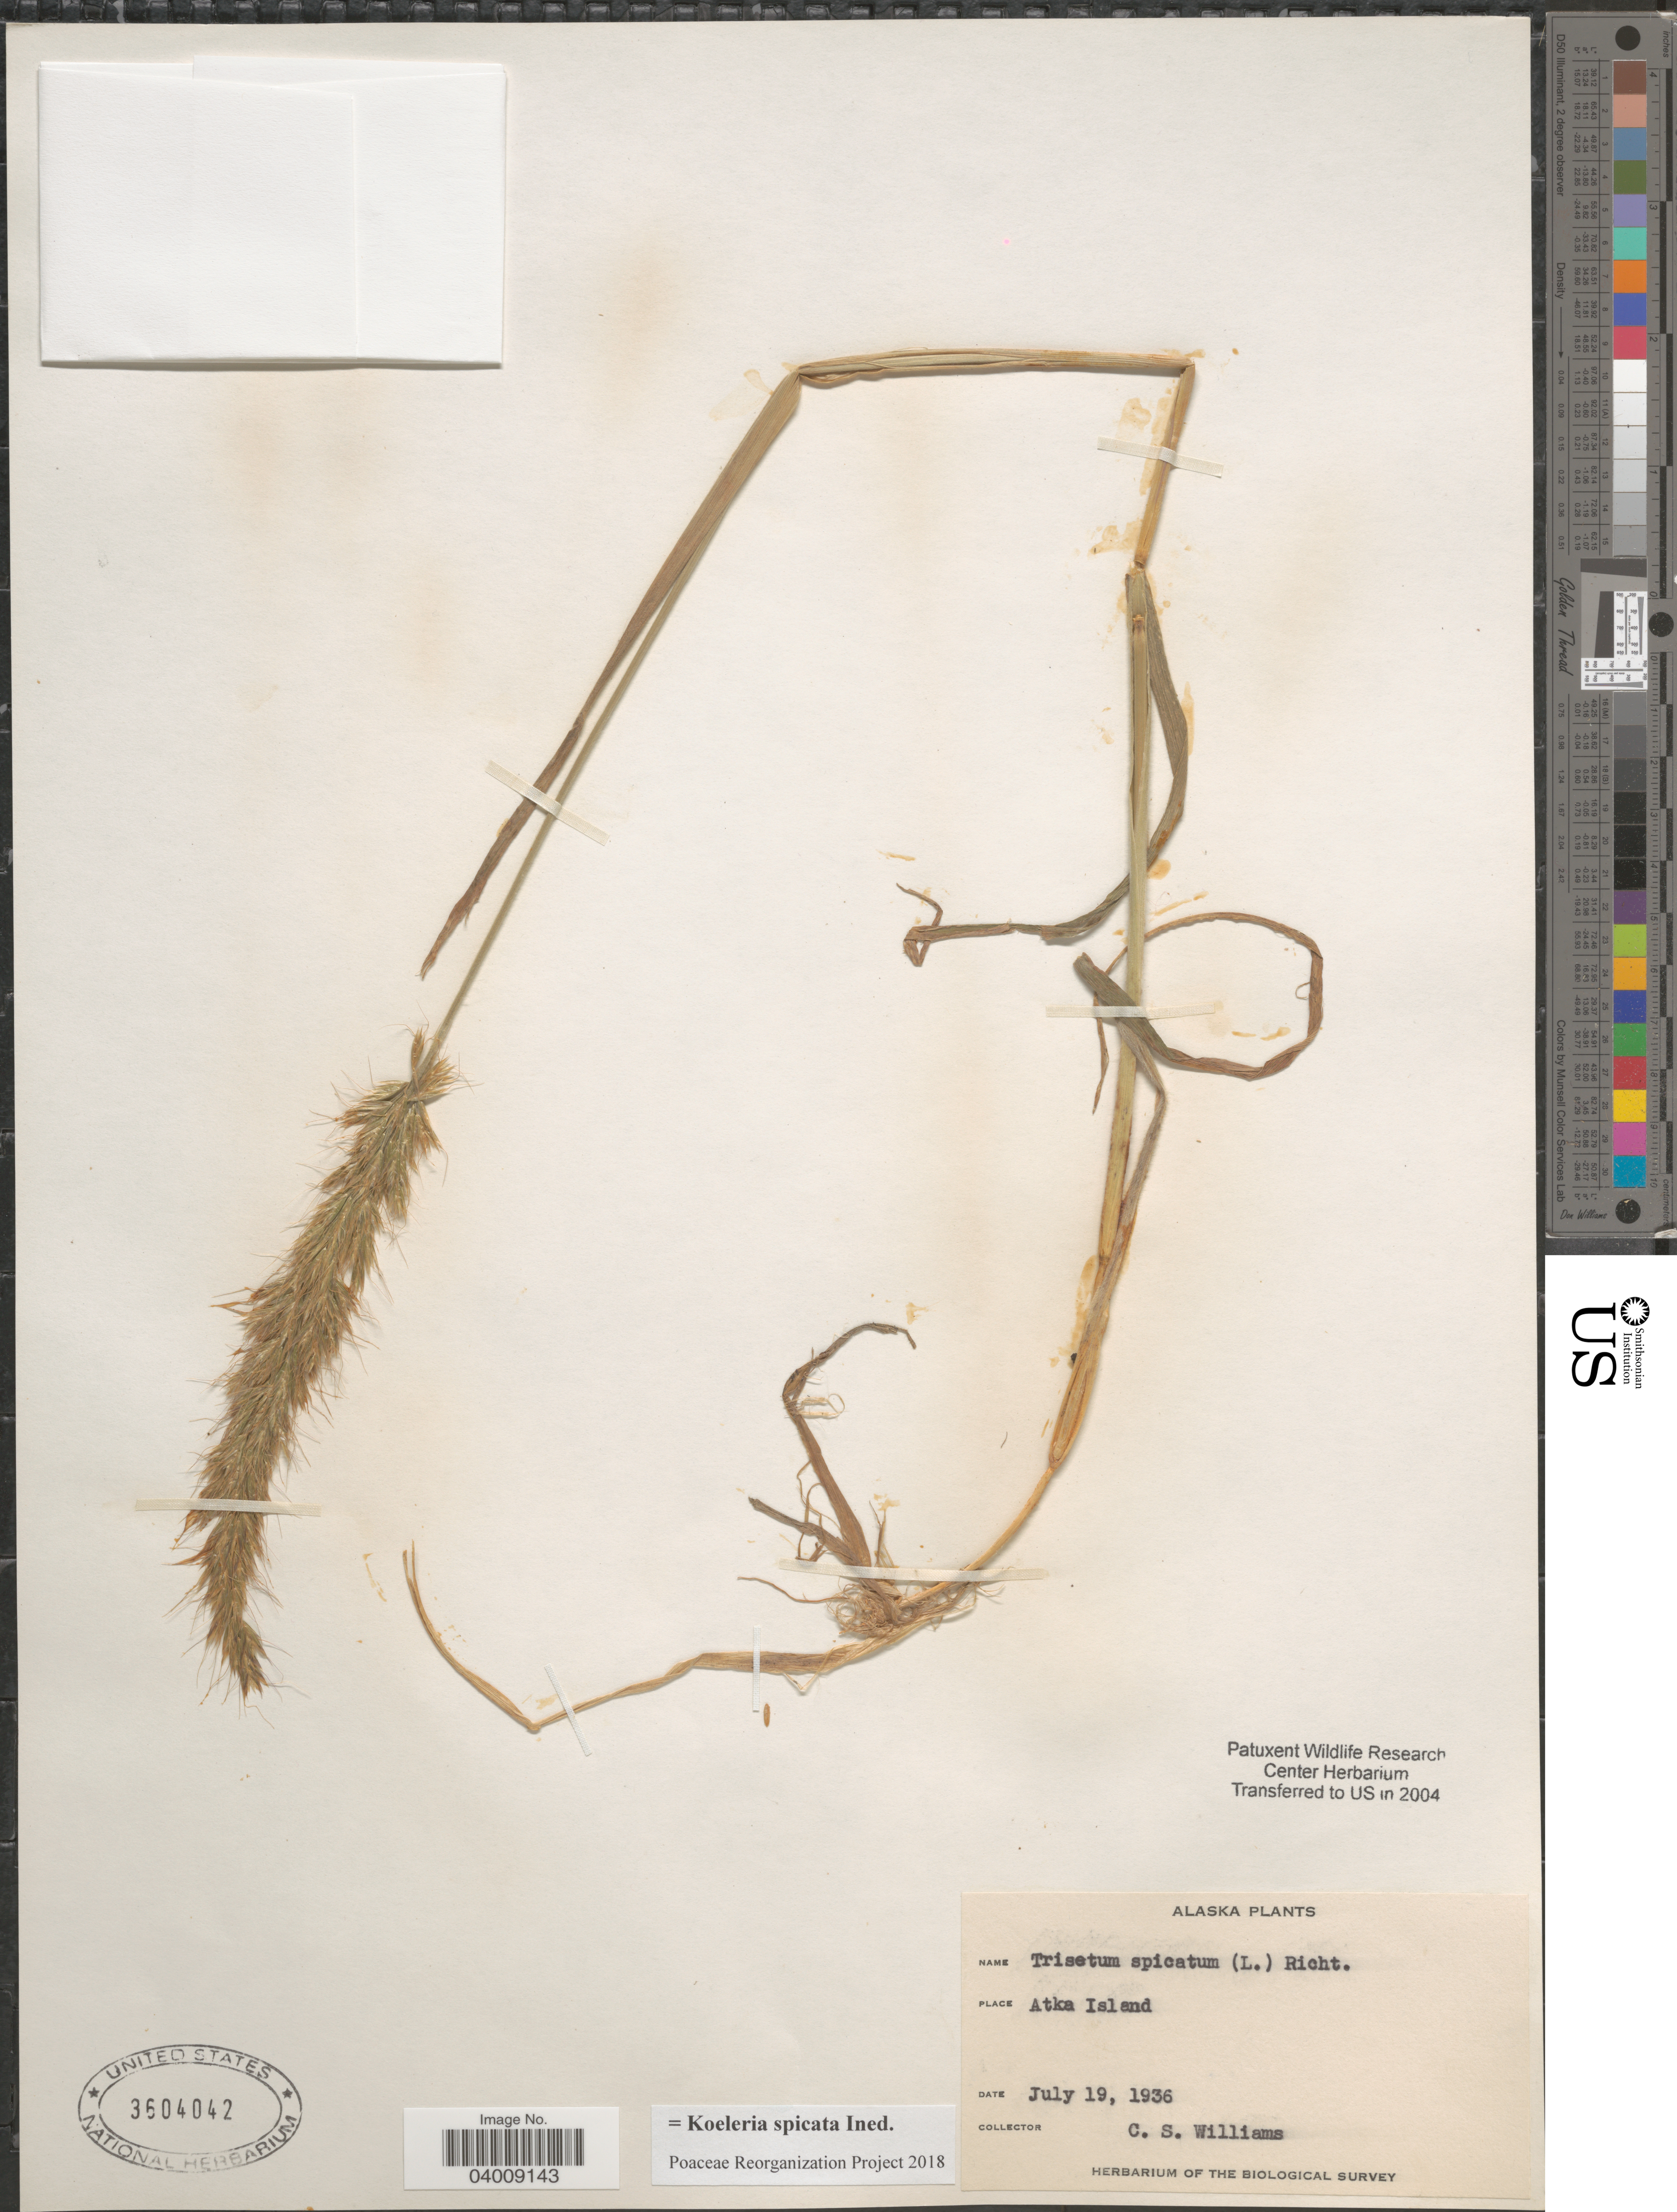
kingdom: Plantae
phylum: Tracheophyta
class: Liliopsida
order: Poales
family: Poaceae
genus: Koeleria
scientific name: Koeleria spicata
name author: (L.) Barberá et al.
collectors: C. Williams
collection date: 1936-07-19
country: United States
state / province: Alaska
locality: Atka Island.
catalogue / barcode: US 3604042